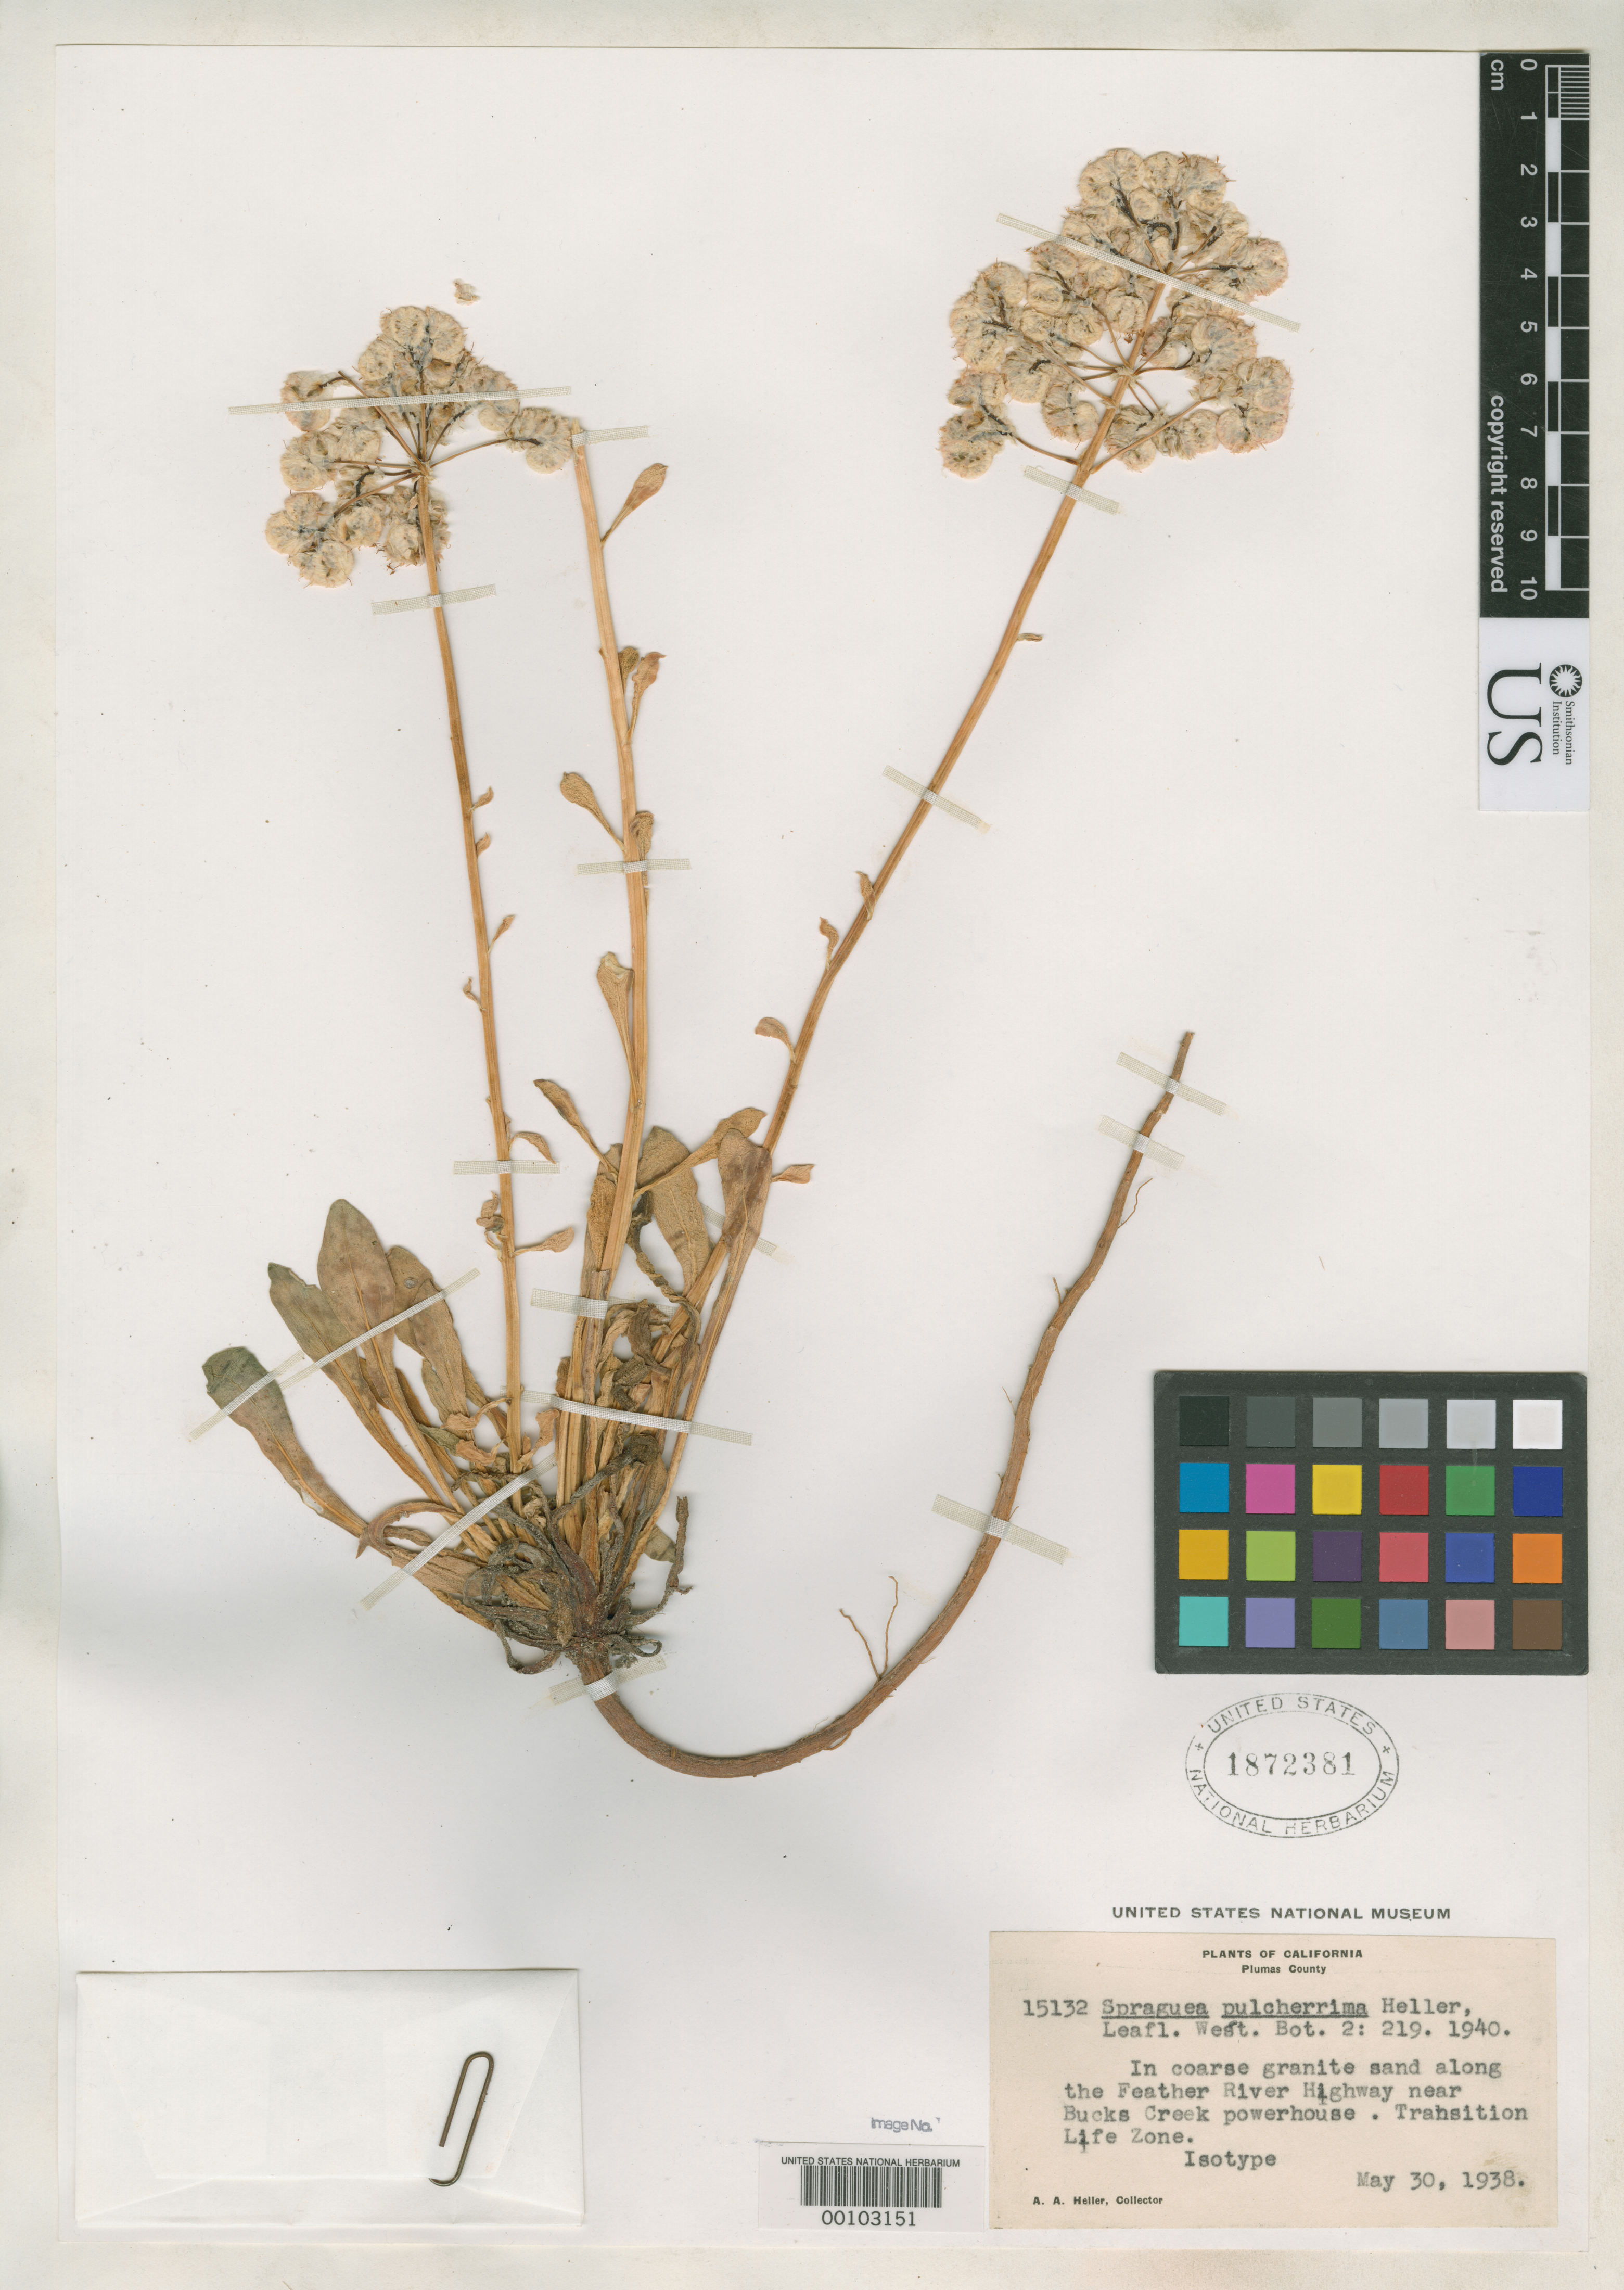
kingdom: Plantae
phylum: Tracheophyta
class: Magnoliopsida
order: Caryophyllales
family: Montiaceae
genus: Spraguea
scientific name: Spraguea pulcherrima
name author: A. Heller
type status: Isotype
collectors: A. A. Heller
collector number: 15132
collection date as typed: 30 May 1938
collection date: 1938-05-30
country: United States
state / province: California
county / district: Plumas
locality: Feather River highway near Bucks Creek powerhouse.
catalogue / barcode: US 1872381